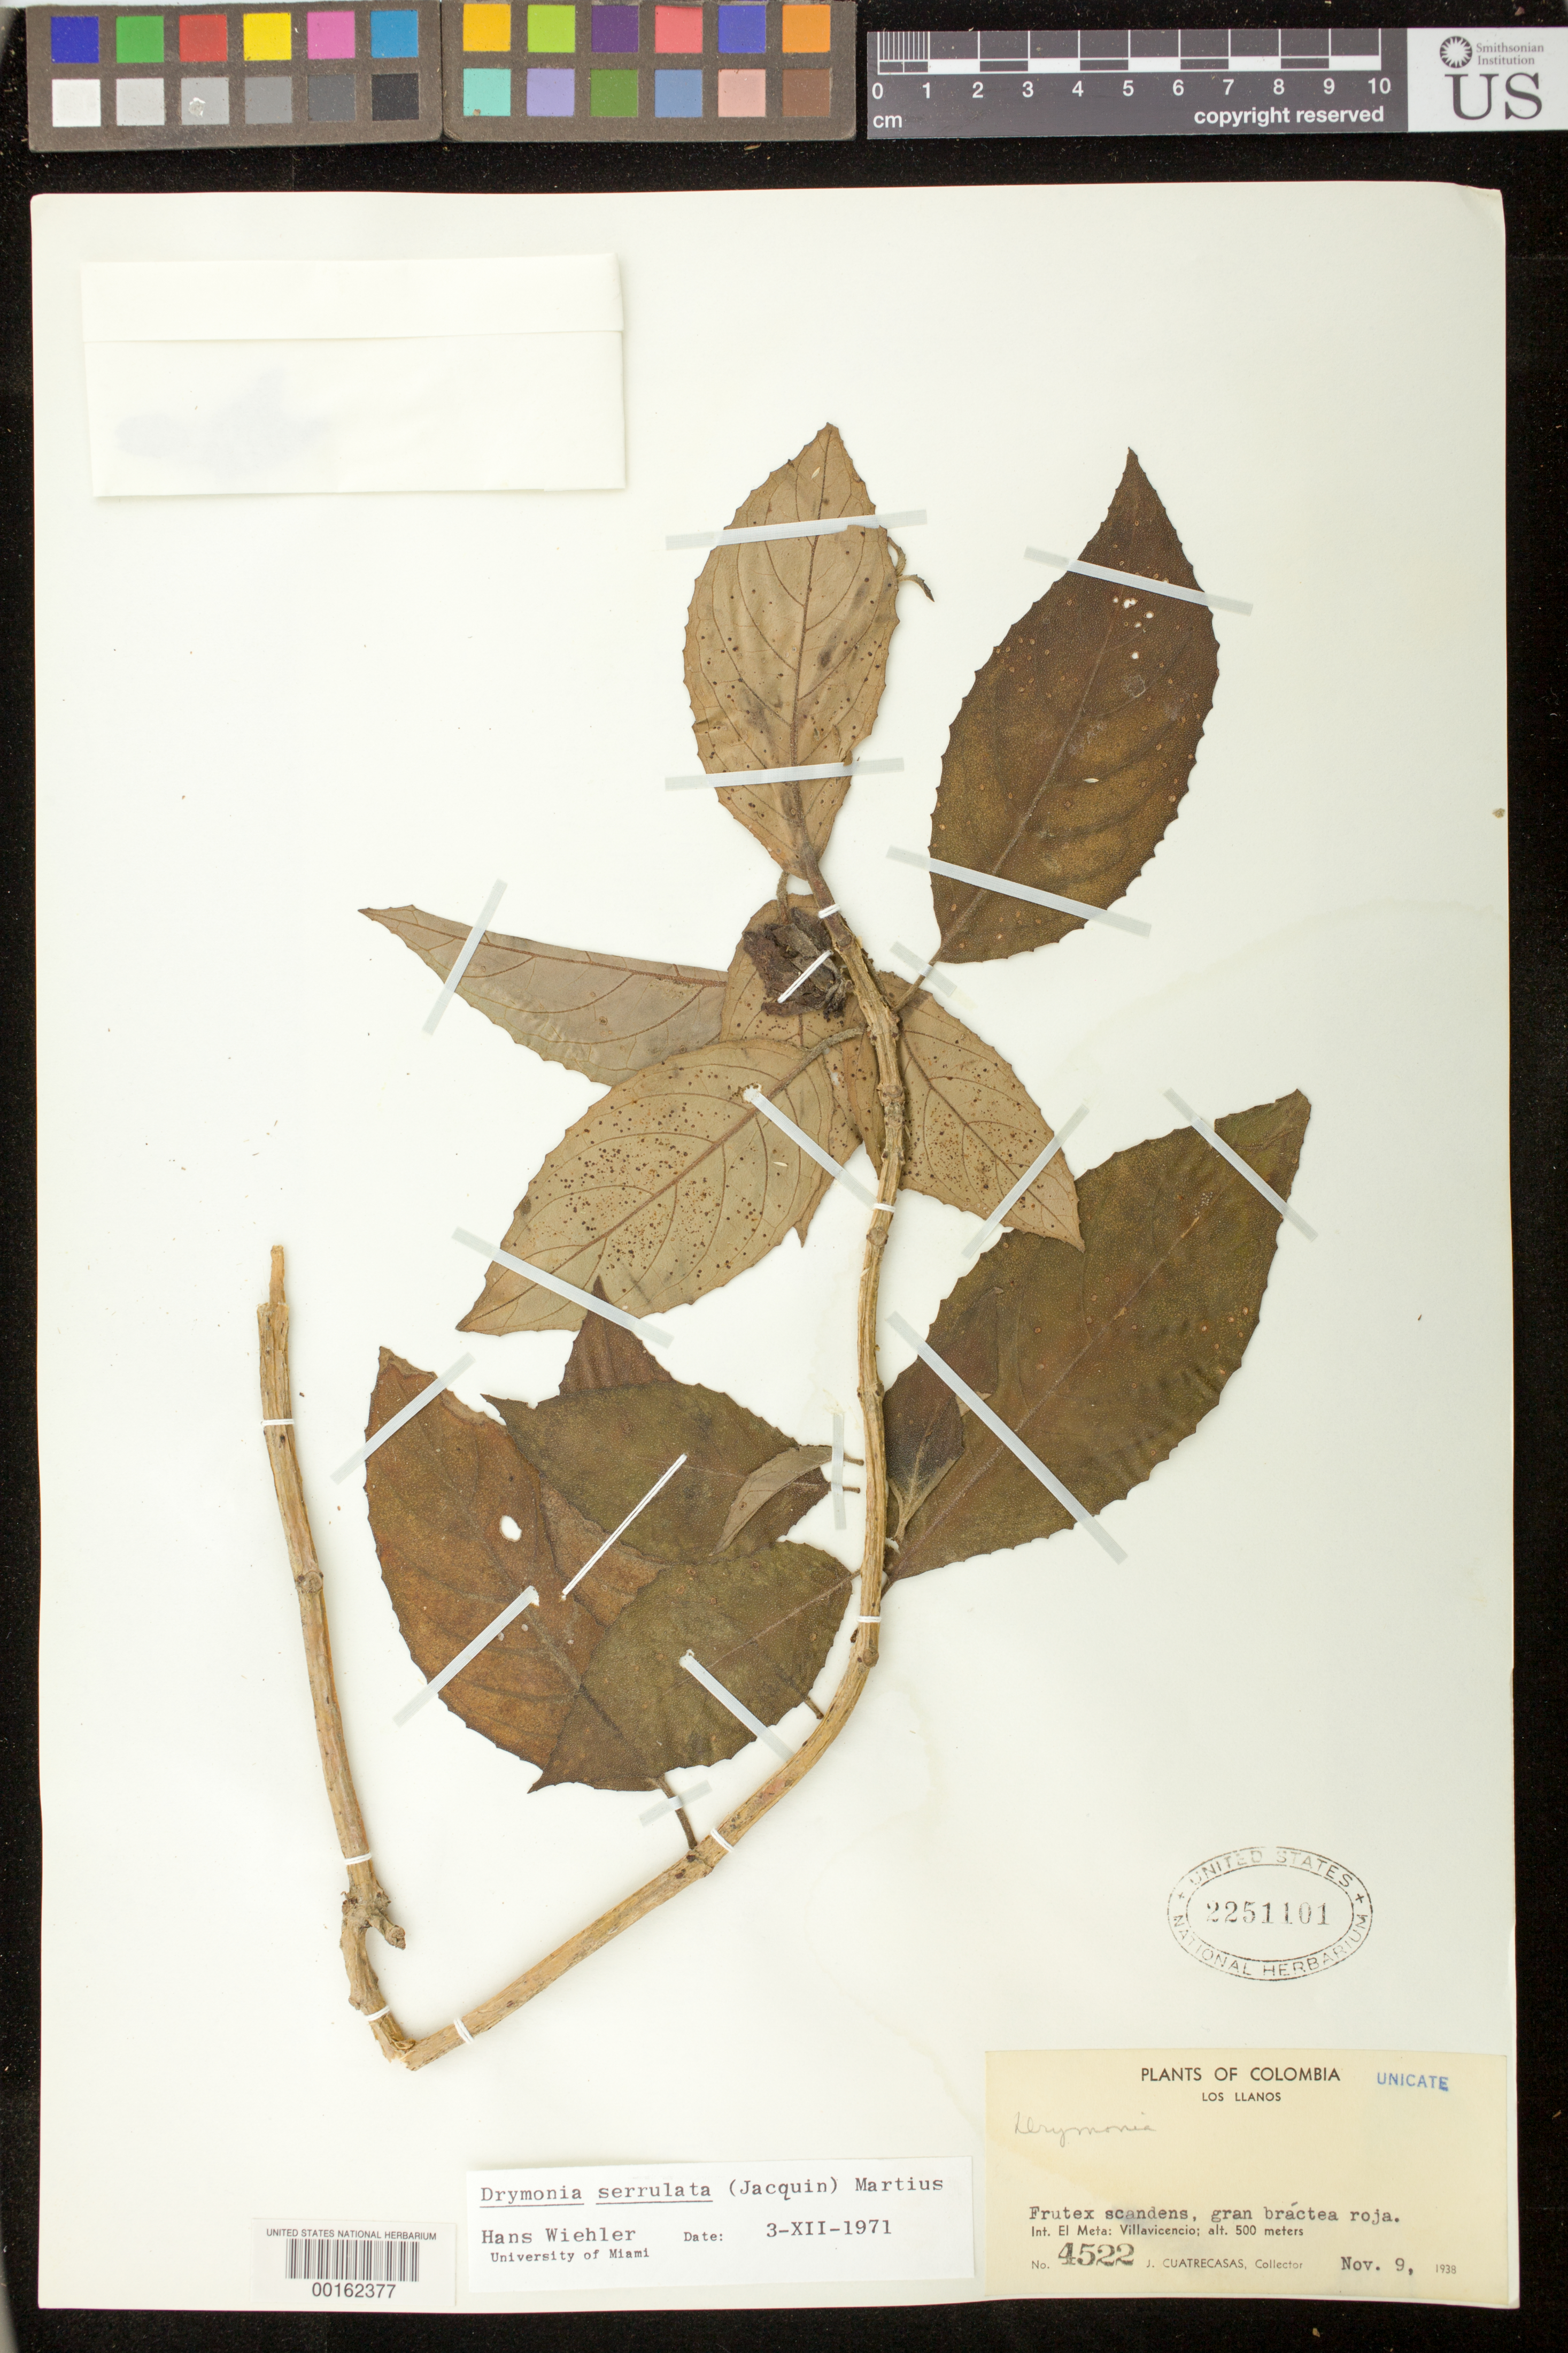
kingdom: Plantae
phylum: Tracheophyta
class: Magnoliopsida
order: Lamiales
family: Gesneriaceae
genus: Drymonia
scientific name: Drymonia serrulata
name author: (Jacq.) Mart.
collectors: J. Cuatrecasas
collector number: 4522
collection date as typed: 09 Nov 1938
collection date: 1938-11-09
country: Colombia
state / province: Meta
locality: Villavicencio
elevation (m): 500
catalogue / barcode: US 2251101